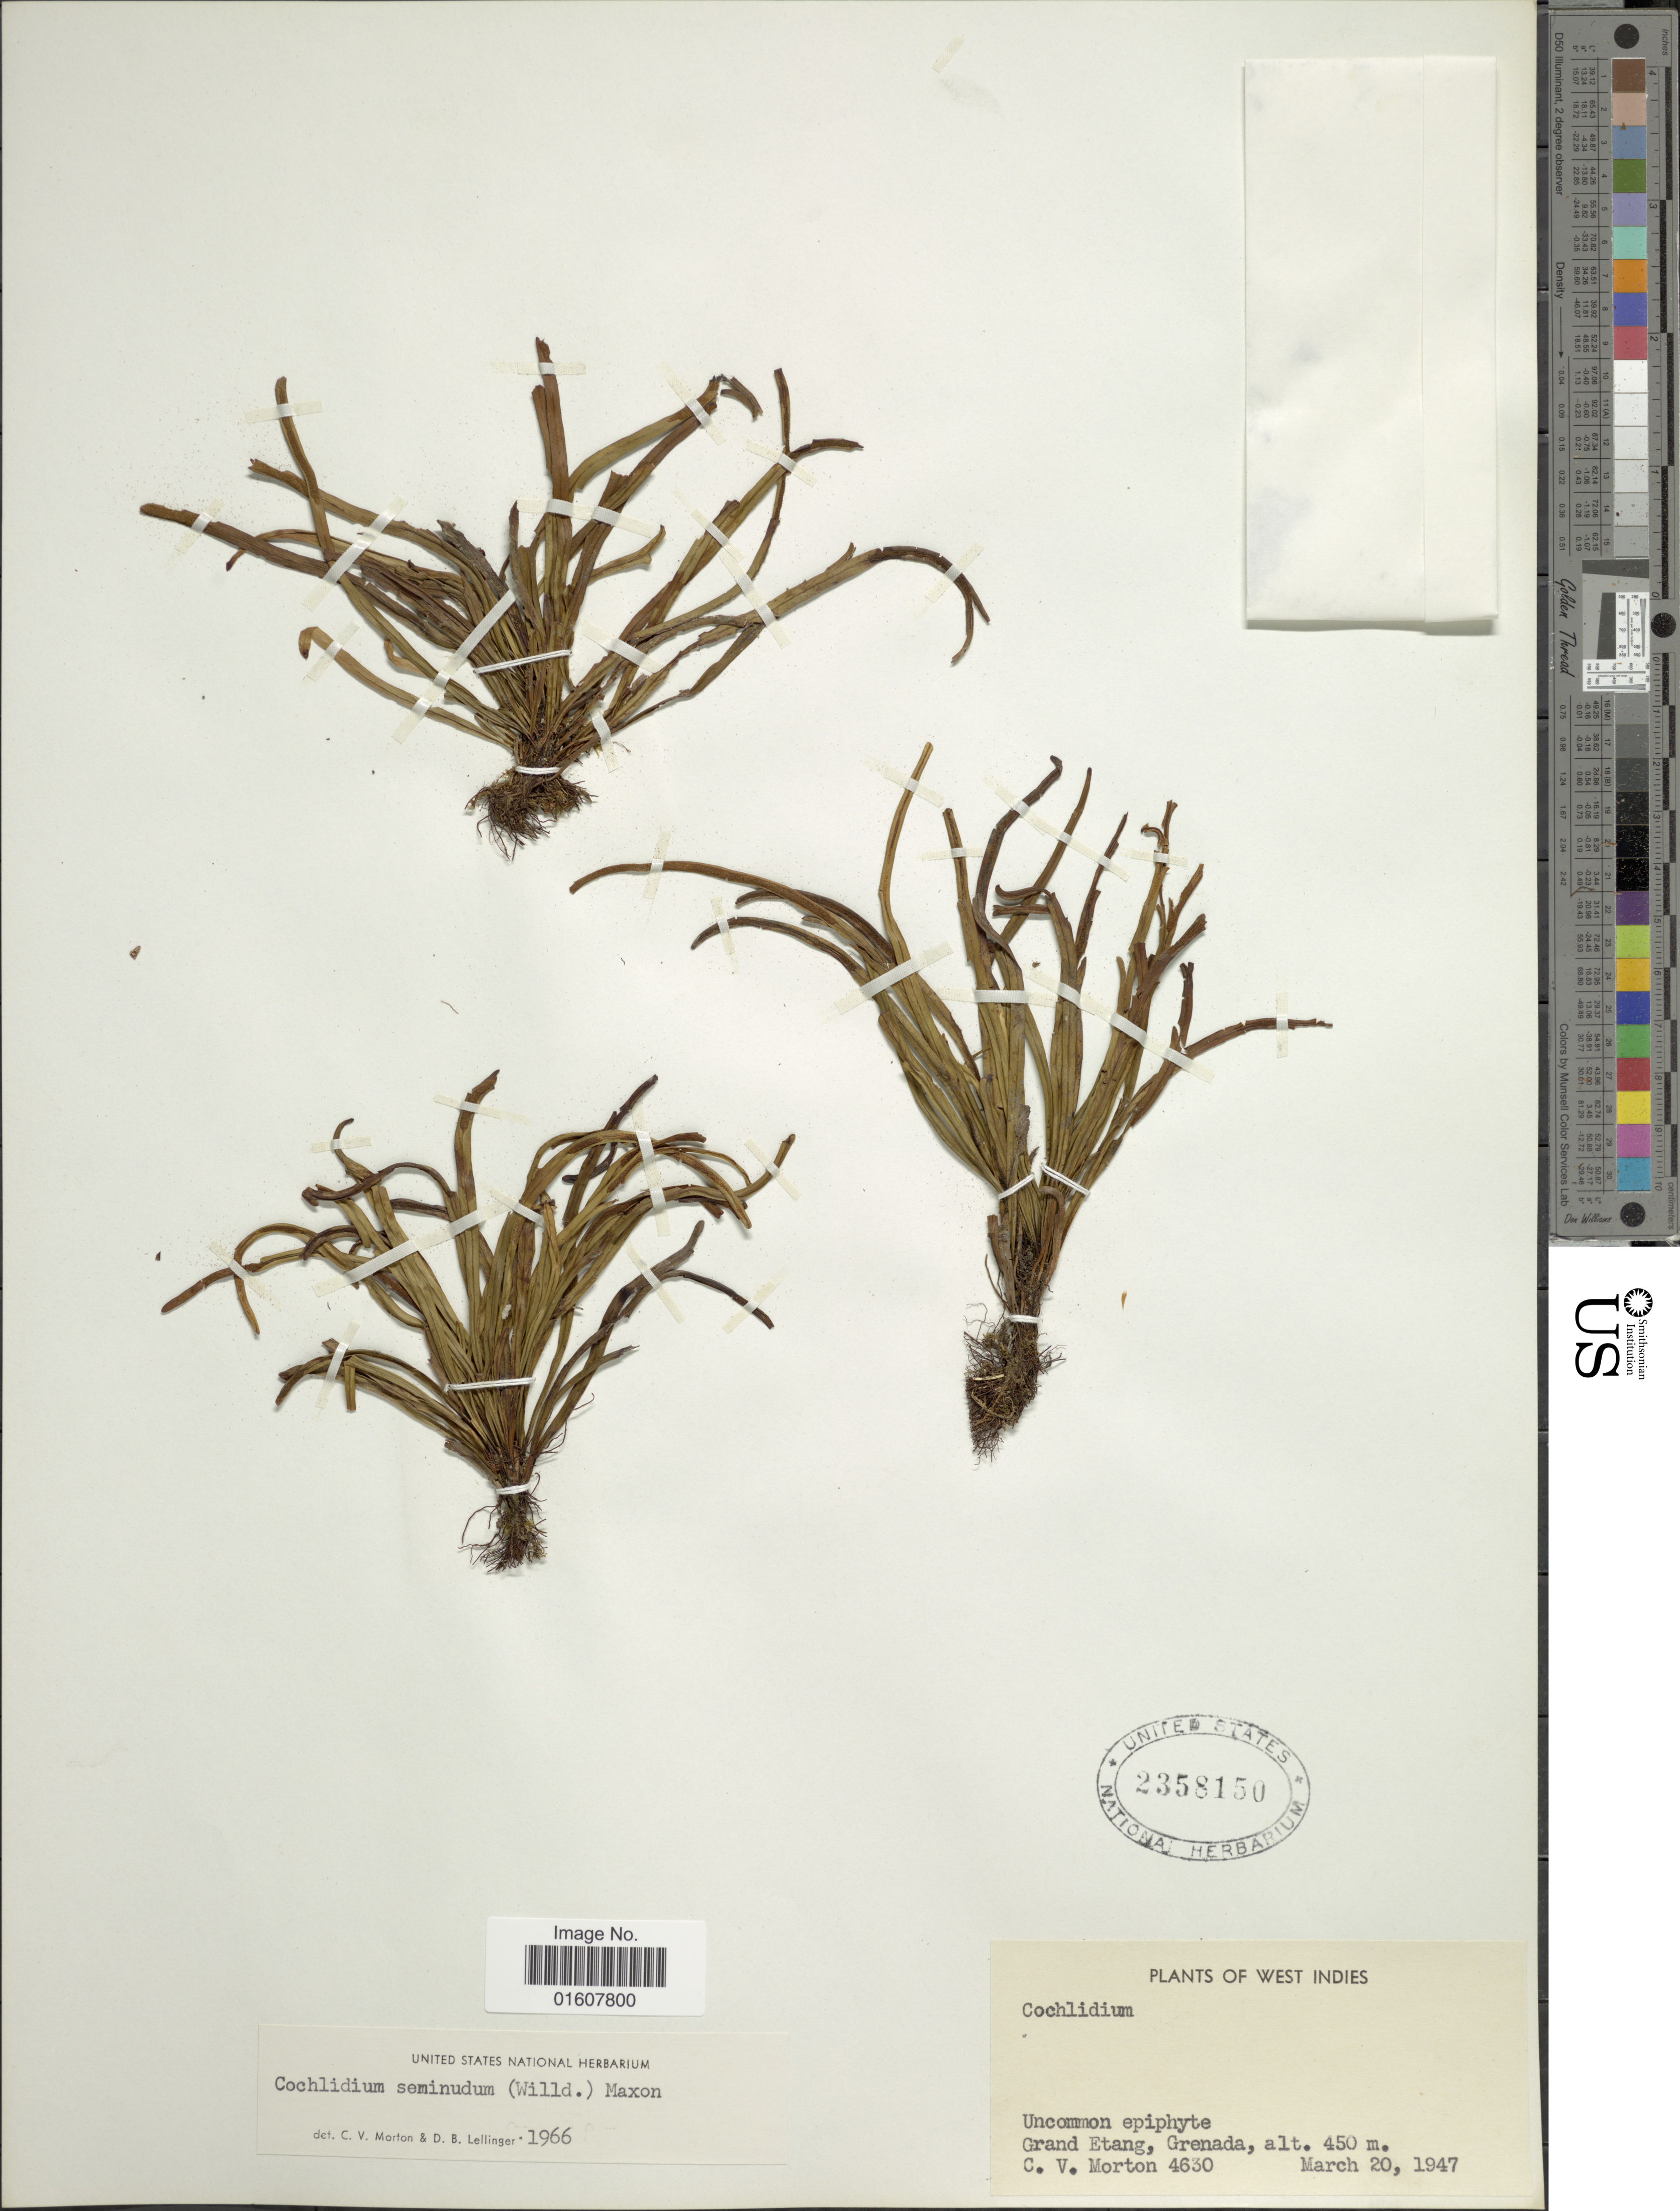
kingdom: Plantae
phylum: Tracheophyta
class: Polypodiopsida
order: Polypodiales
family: Polypodiaceae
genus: Cochlidium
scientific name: Cochlidium seminudum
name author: (Willd.) Maxon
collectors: C. V. Morton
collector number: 4630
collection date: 1947-03-20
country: Grenada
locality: Grand Etang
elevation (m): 450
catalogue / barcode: US 2358150